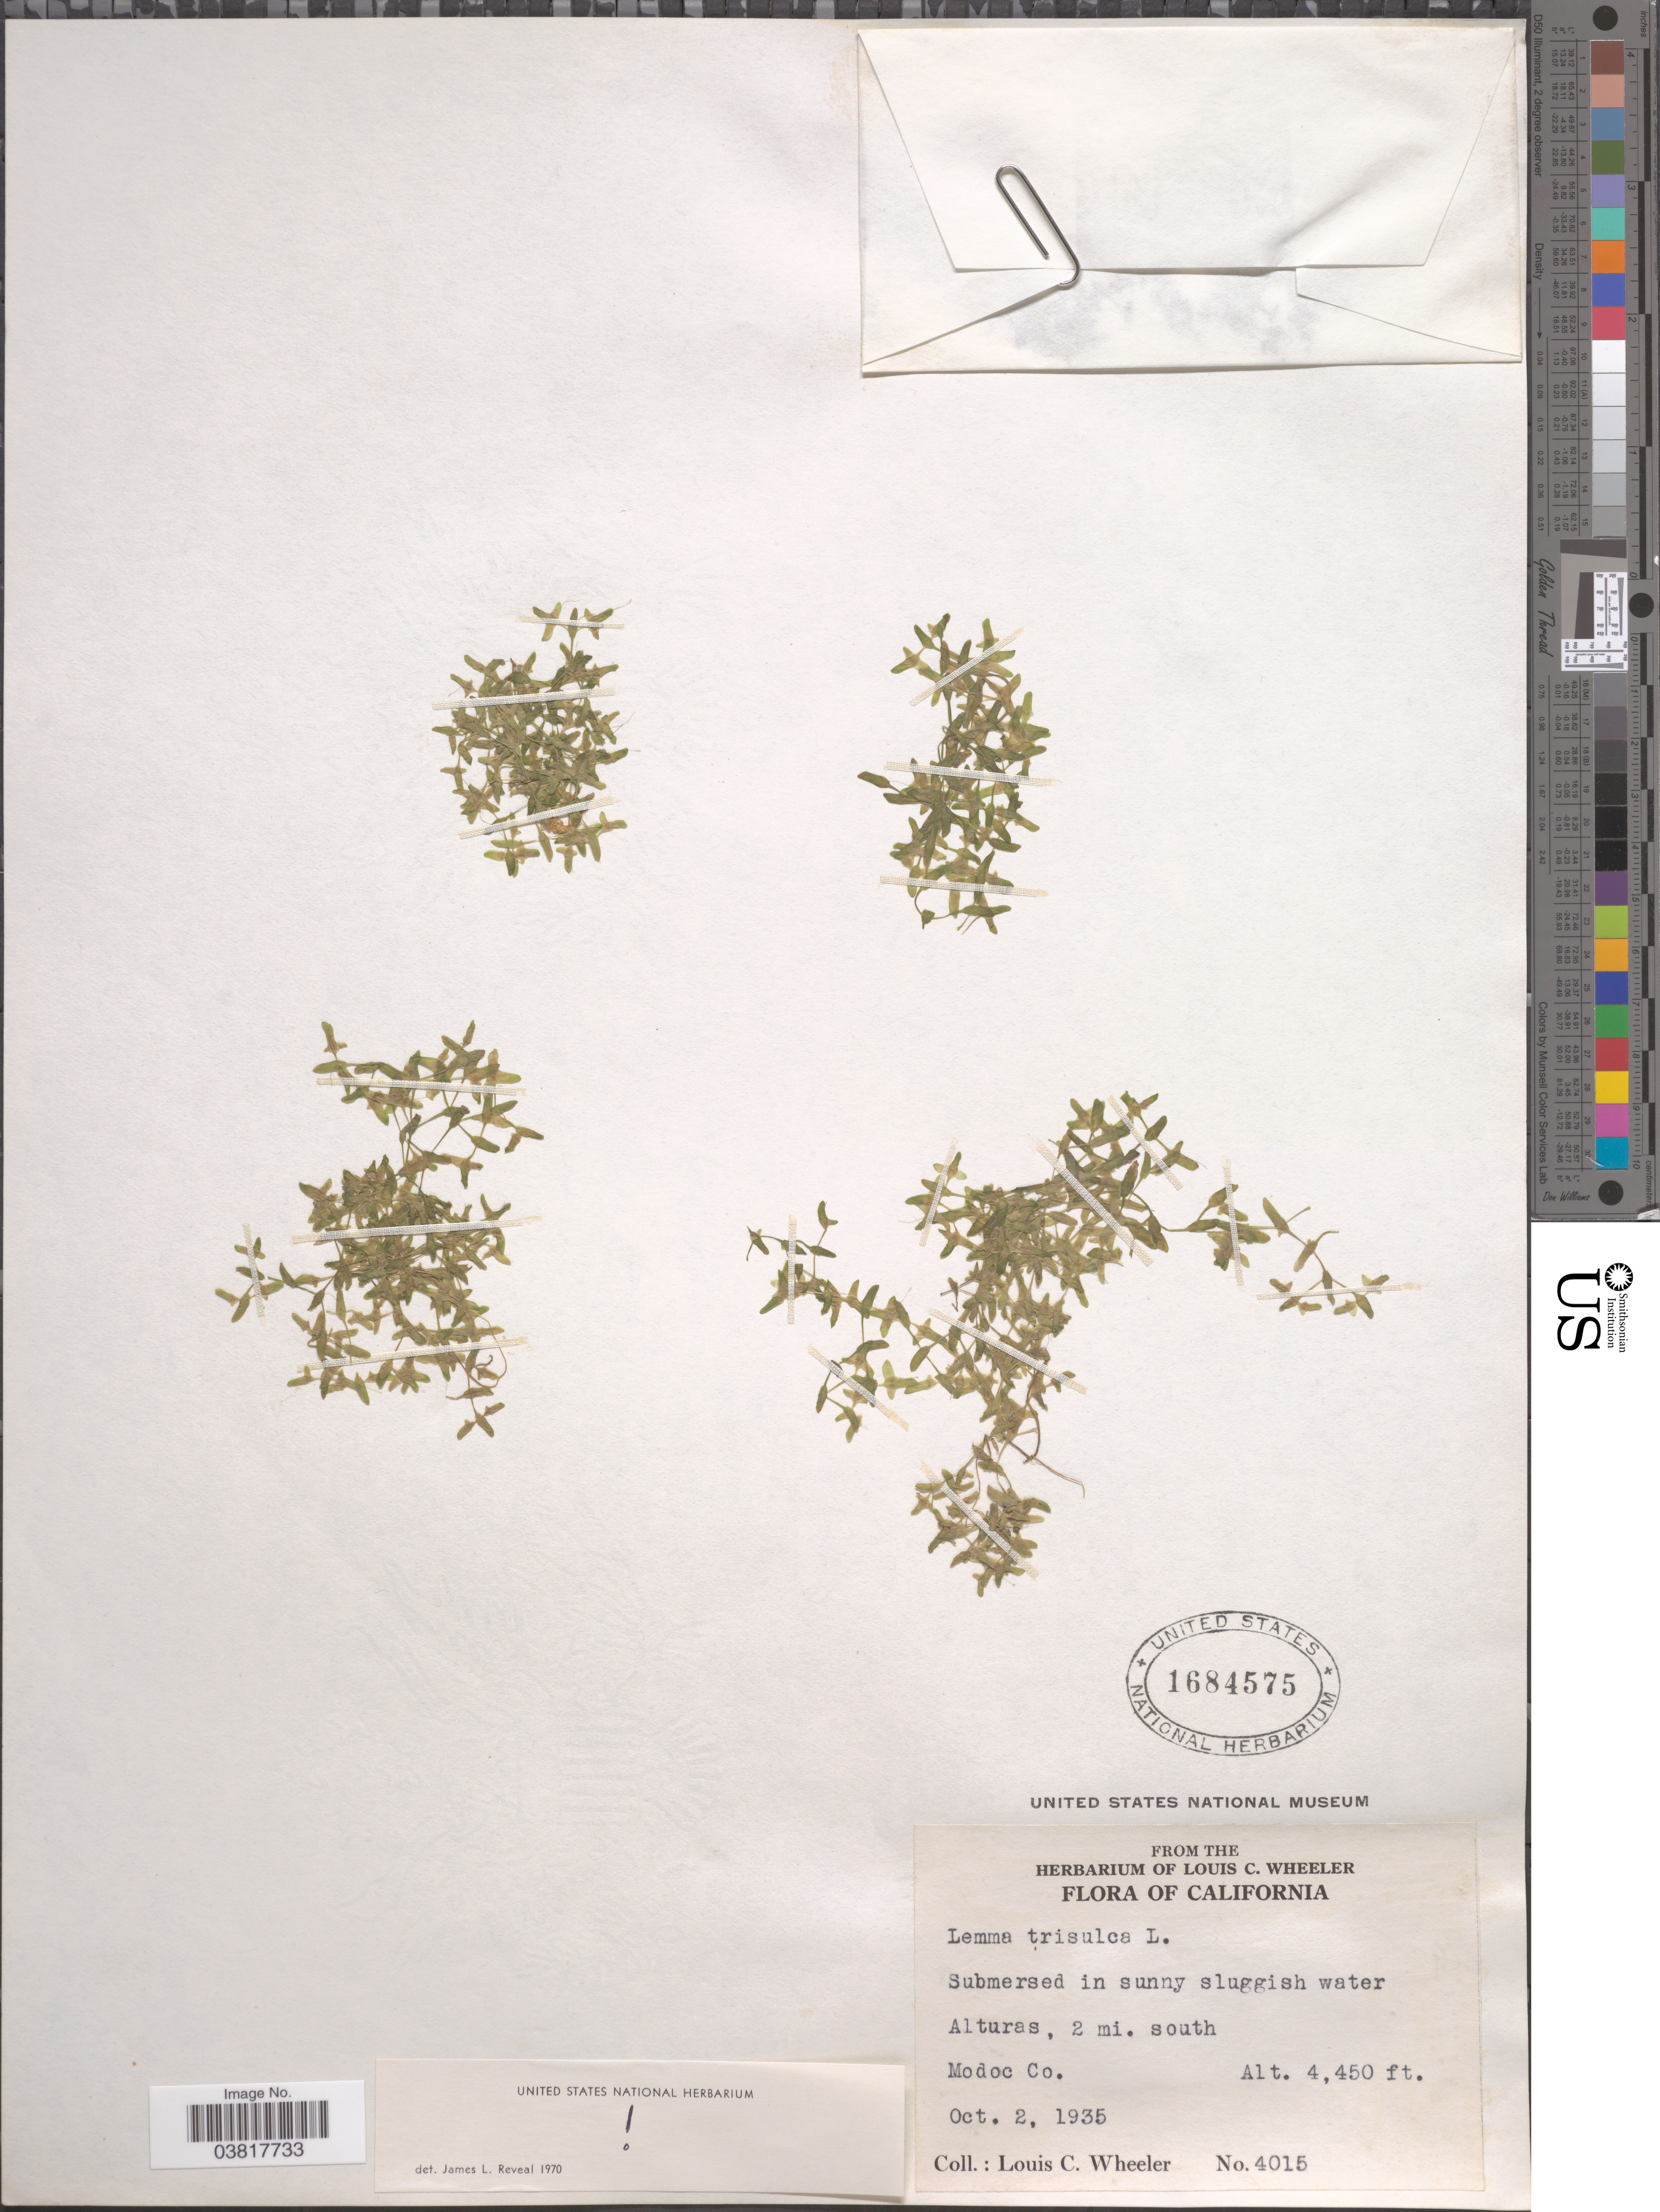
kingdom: Plantae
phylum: Tracheophyta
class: Liliopsida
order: Alismatales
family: Araceae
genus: Lemna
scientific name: Lemna trisulca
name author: L.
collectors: L. C. Wheeler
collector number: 4015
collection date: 1935-10-02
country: United States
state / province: California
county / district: Modoc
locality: Alturas, 2 mi. south Modoc Co.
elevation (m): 1356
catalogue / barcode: US 1684575